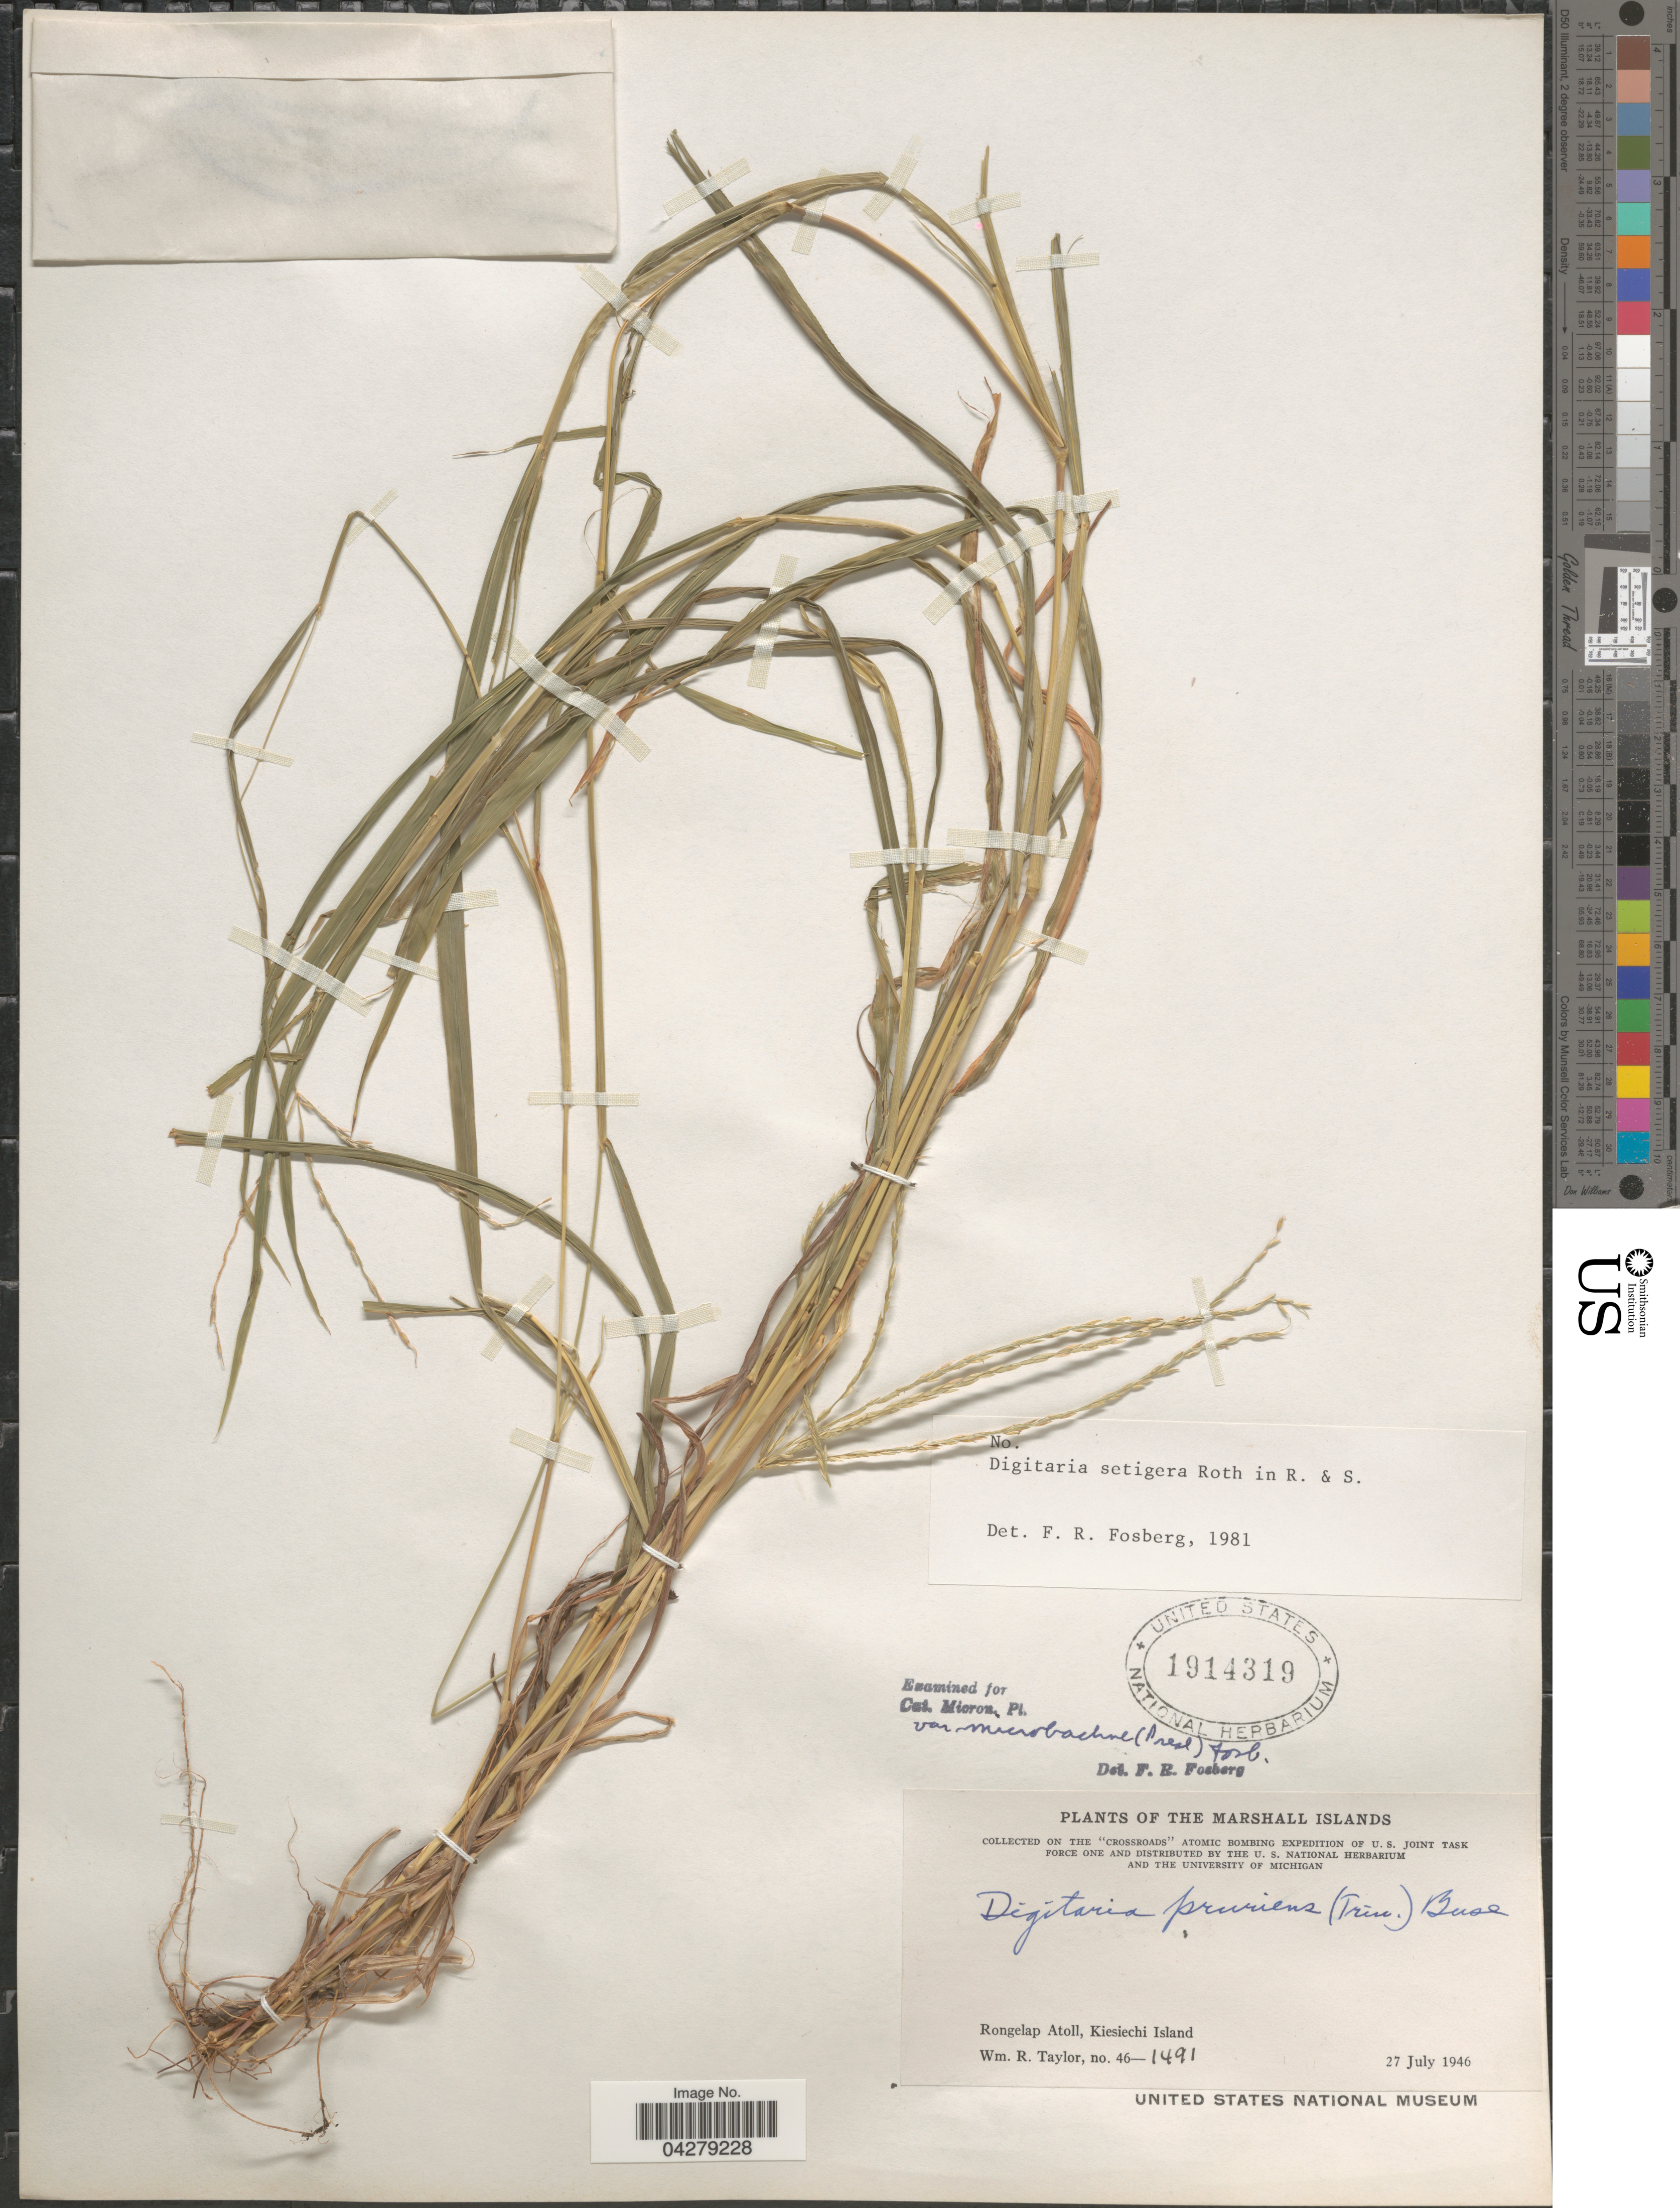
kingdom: Plantae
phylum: Tracheophyta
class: Liliopsida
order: Poales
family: Poaceae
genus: Digitaria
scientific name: Digitaria setigera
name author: Roth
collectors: W. R. Taylor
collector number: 46-1491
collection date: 1946-07-27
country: Marshall Islands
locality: On the "Crossroads" Atomic Bombing Expedition of U.S. Joint Task Force One. Rongelap Atoll, Kiesiechi Island.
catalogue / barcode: US 1914319